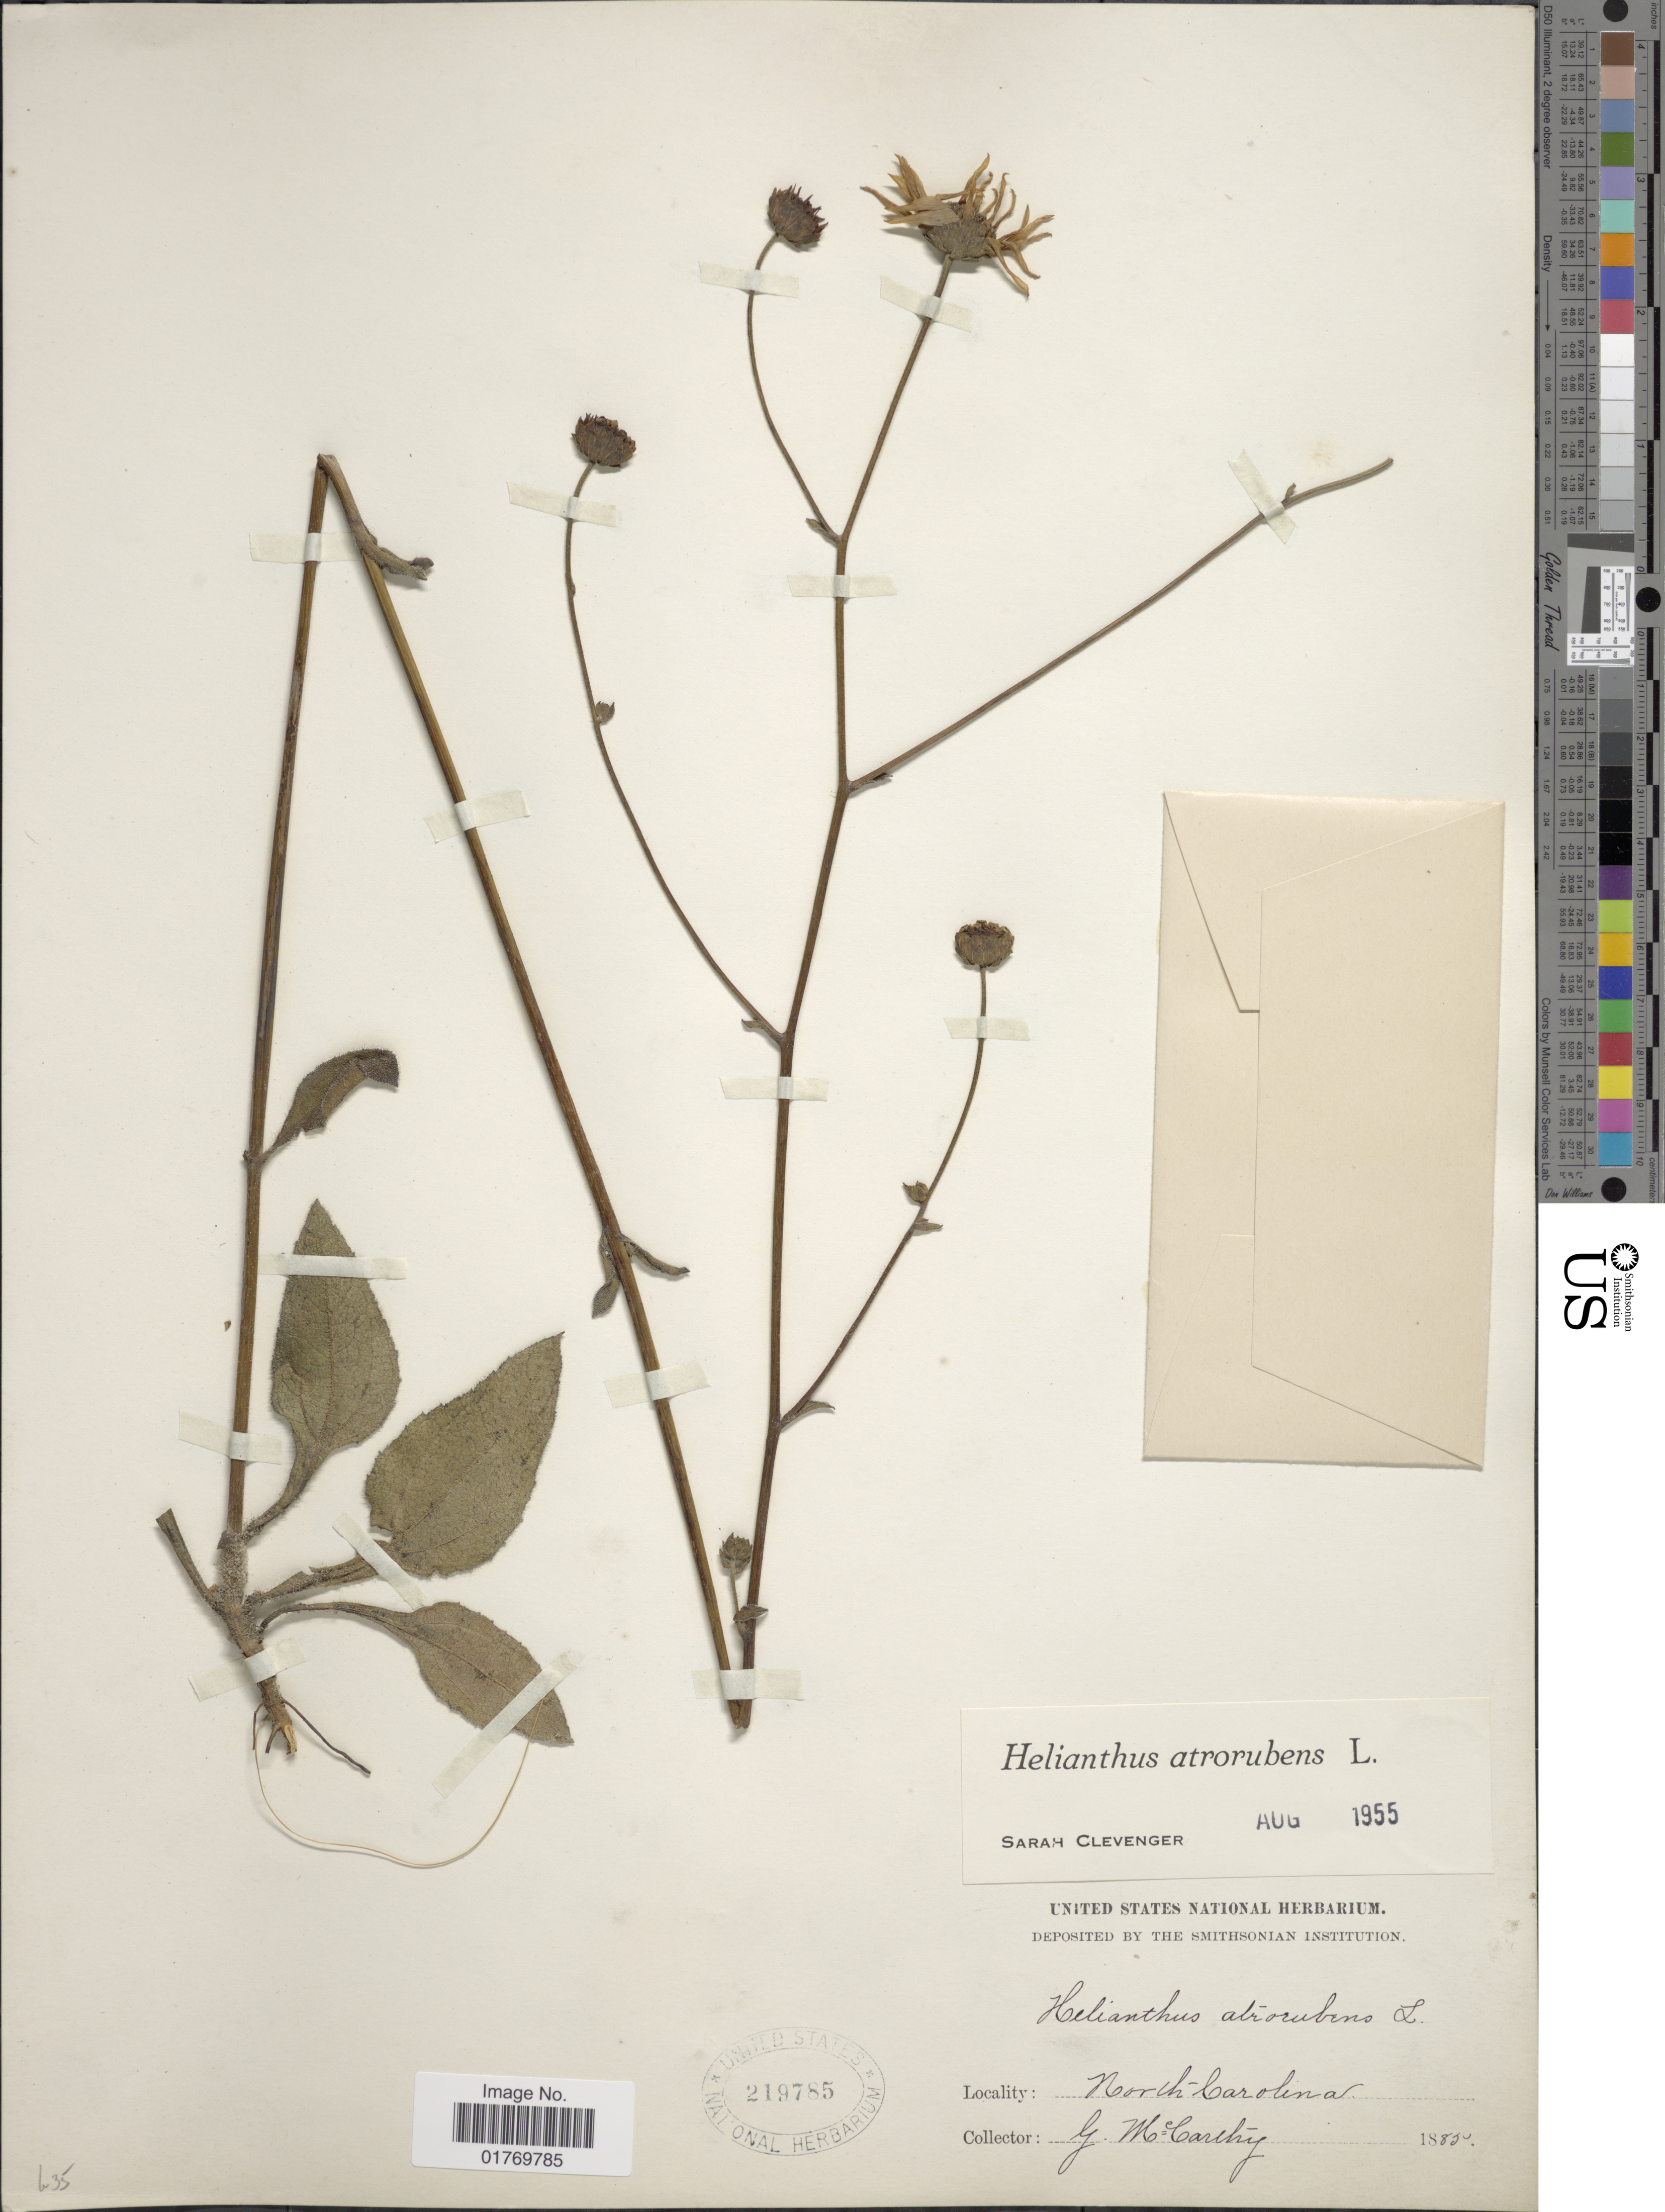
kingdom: Plantae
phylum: Tracheophyta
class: Magnoliopsida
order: Asterales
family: Asteraceae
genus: Helianthus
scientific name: Helianthus atrorubens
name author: L.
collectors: G. McCarthy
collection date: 1885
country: United States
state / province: North Carolina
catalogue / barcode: US 219785